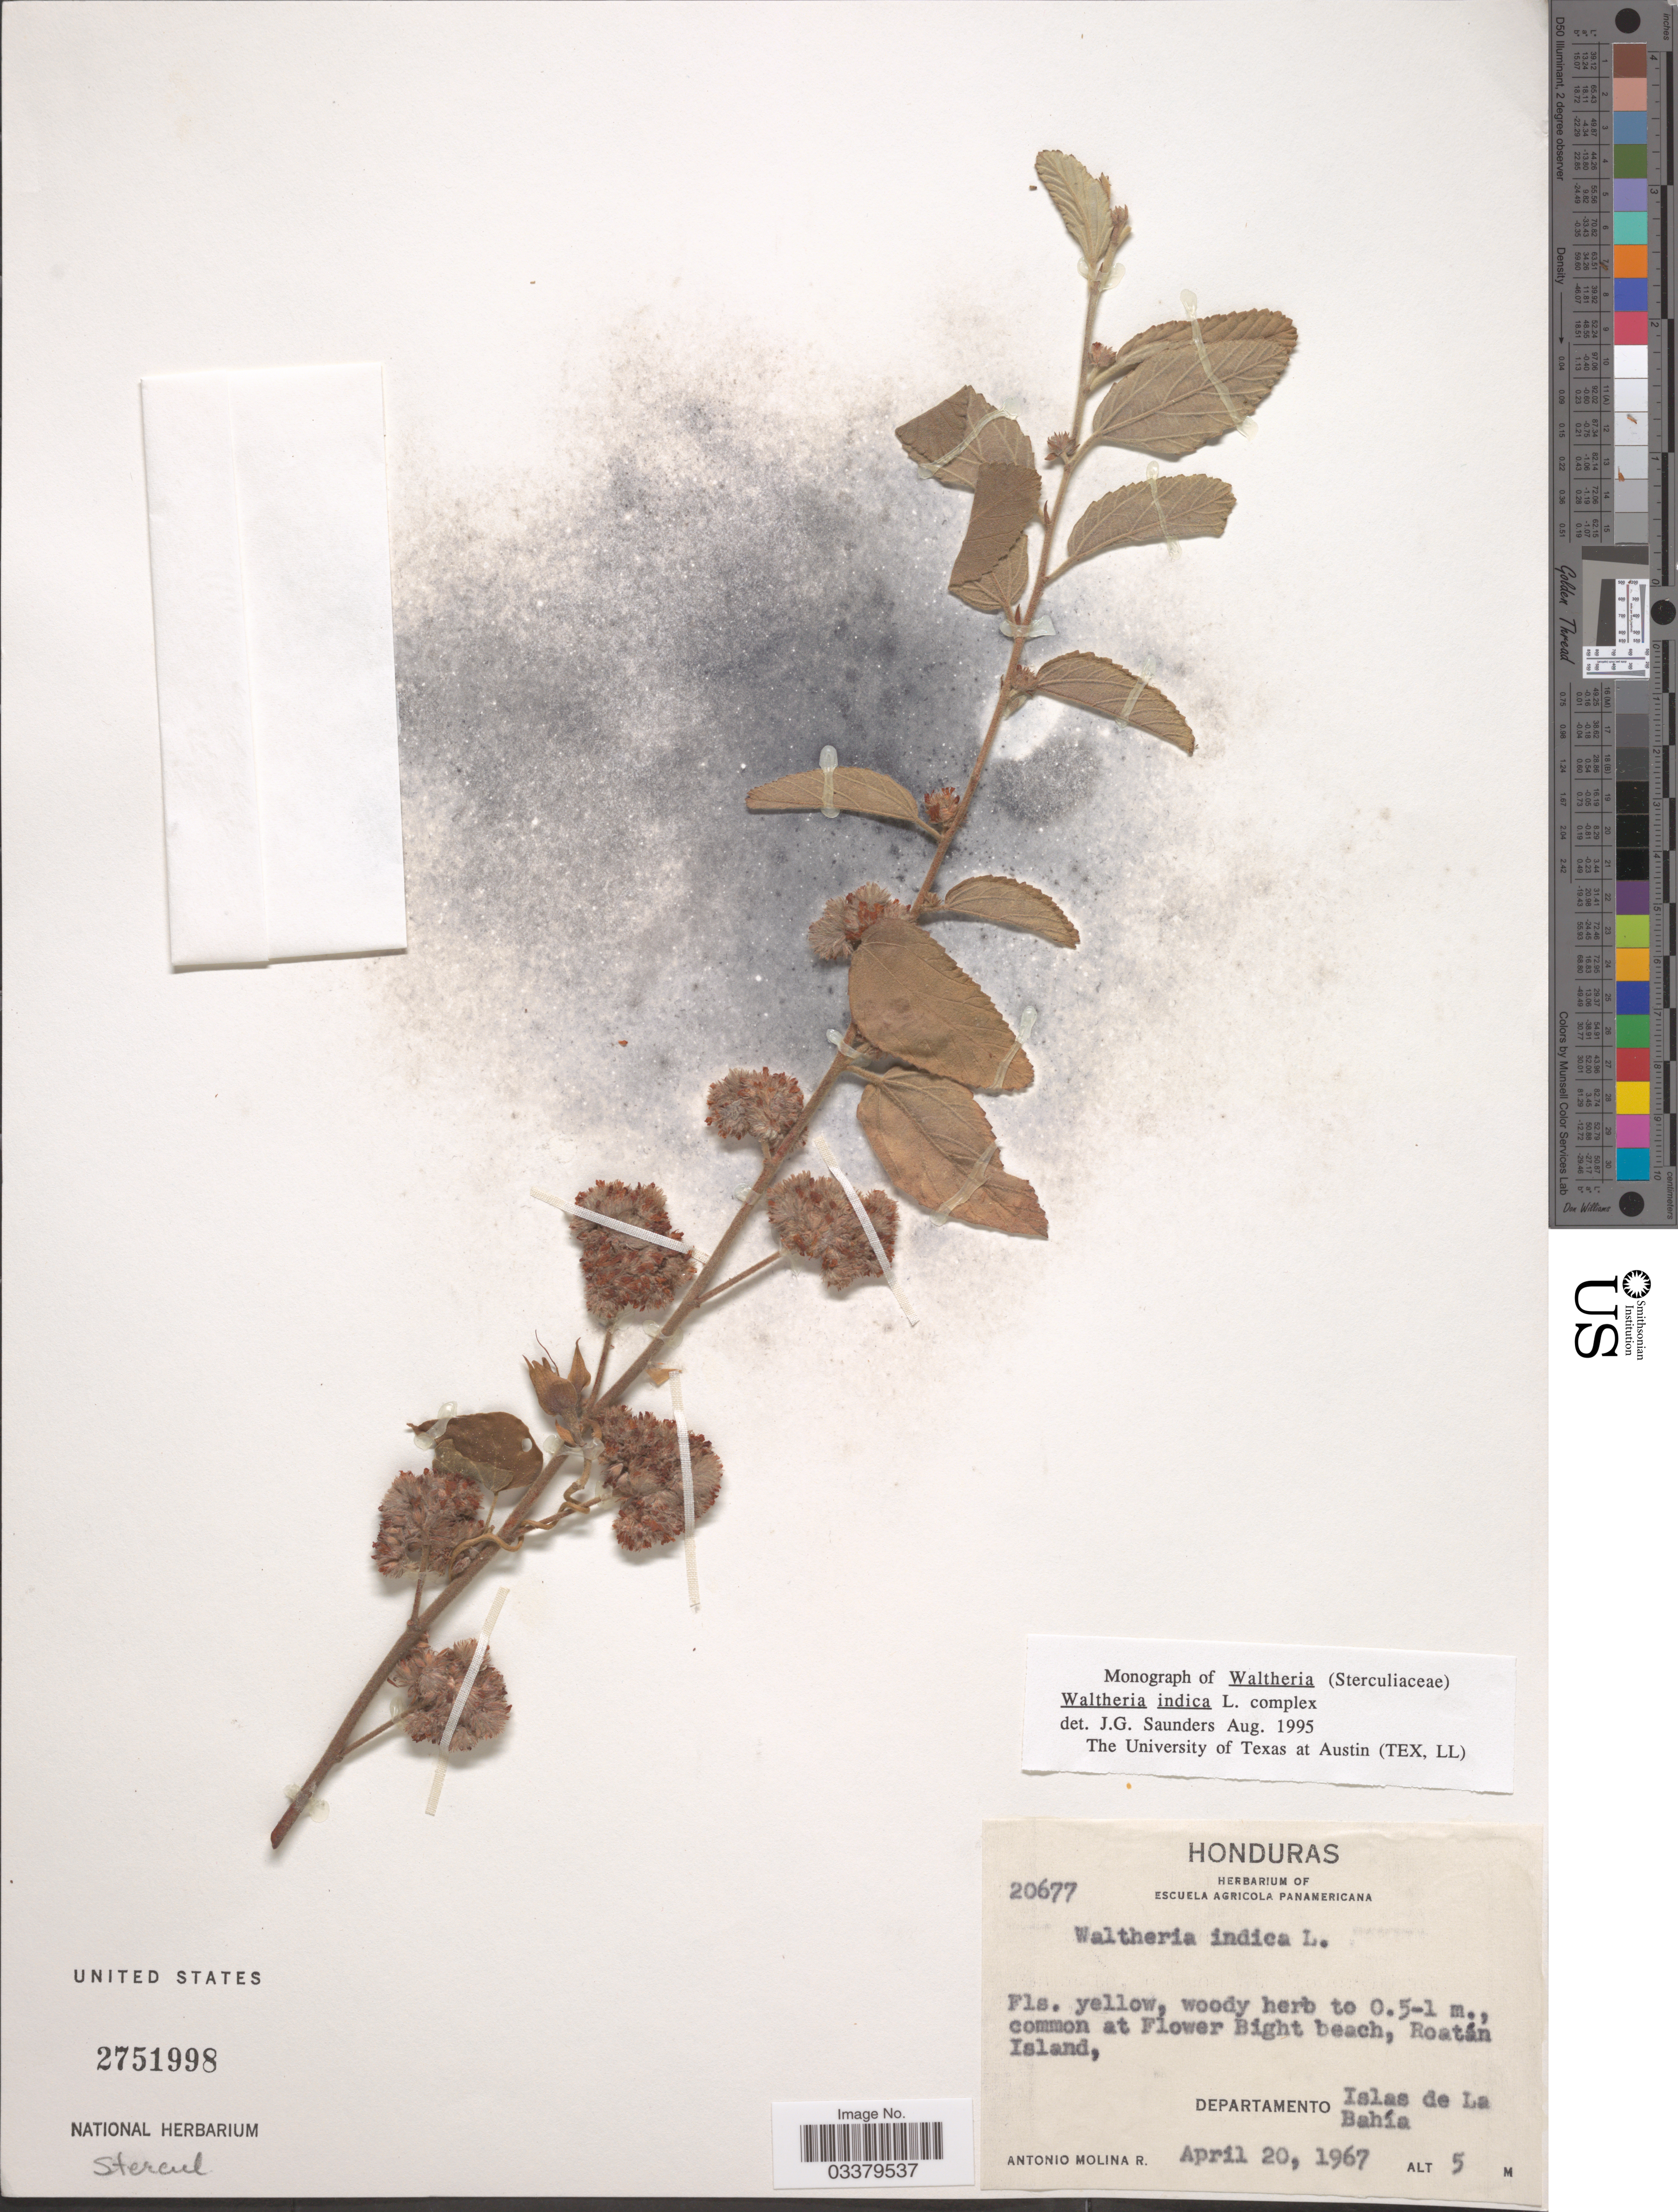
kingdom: Plantae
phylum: Tracheophyta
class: Magnoliopsida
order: Malvales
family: Malvaceae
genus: Waltheria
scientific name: Waltheria indica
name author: L.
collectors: A. Molina R.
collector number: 2067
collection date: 1967-04-20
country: Honduras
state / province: Islas de la Bahía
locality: Flower Bight beach, Roatán Island, Departamento Islas de La Bahía.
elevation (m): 5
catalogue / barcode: US 2751998